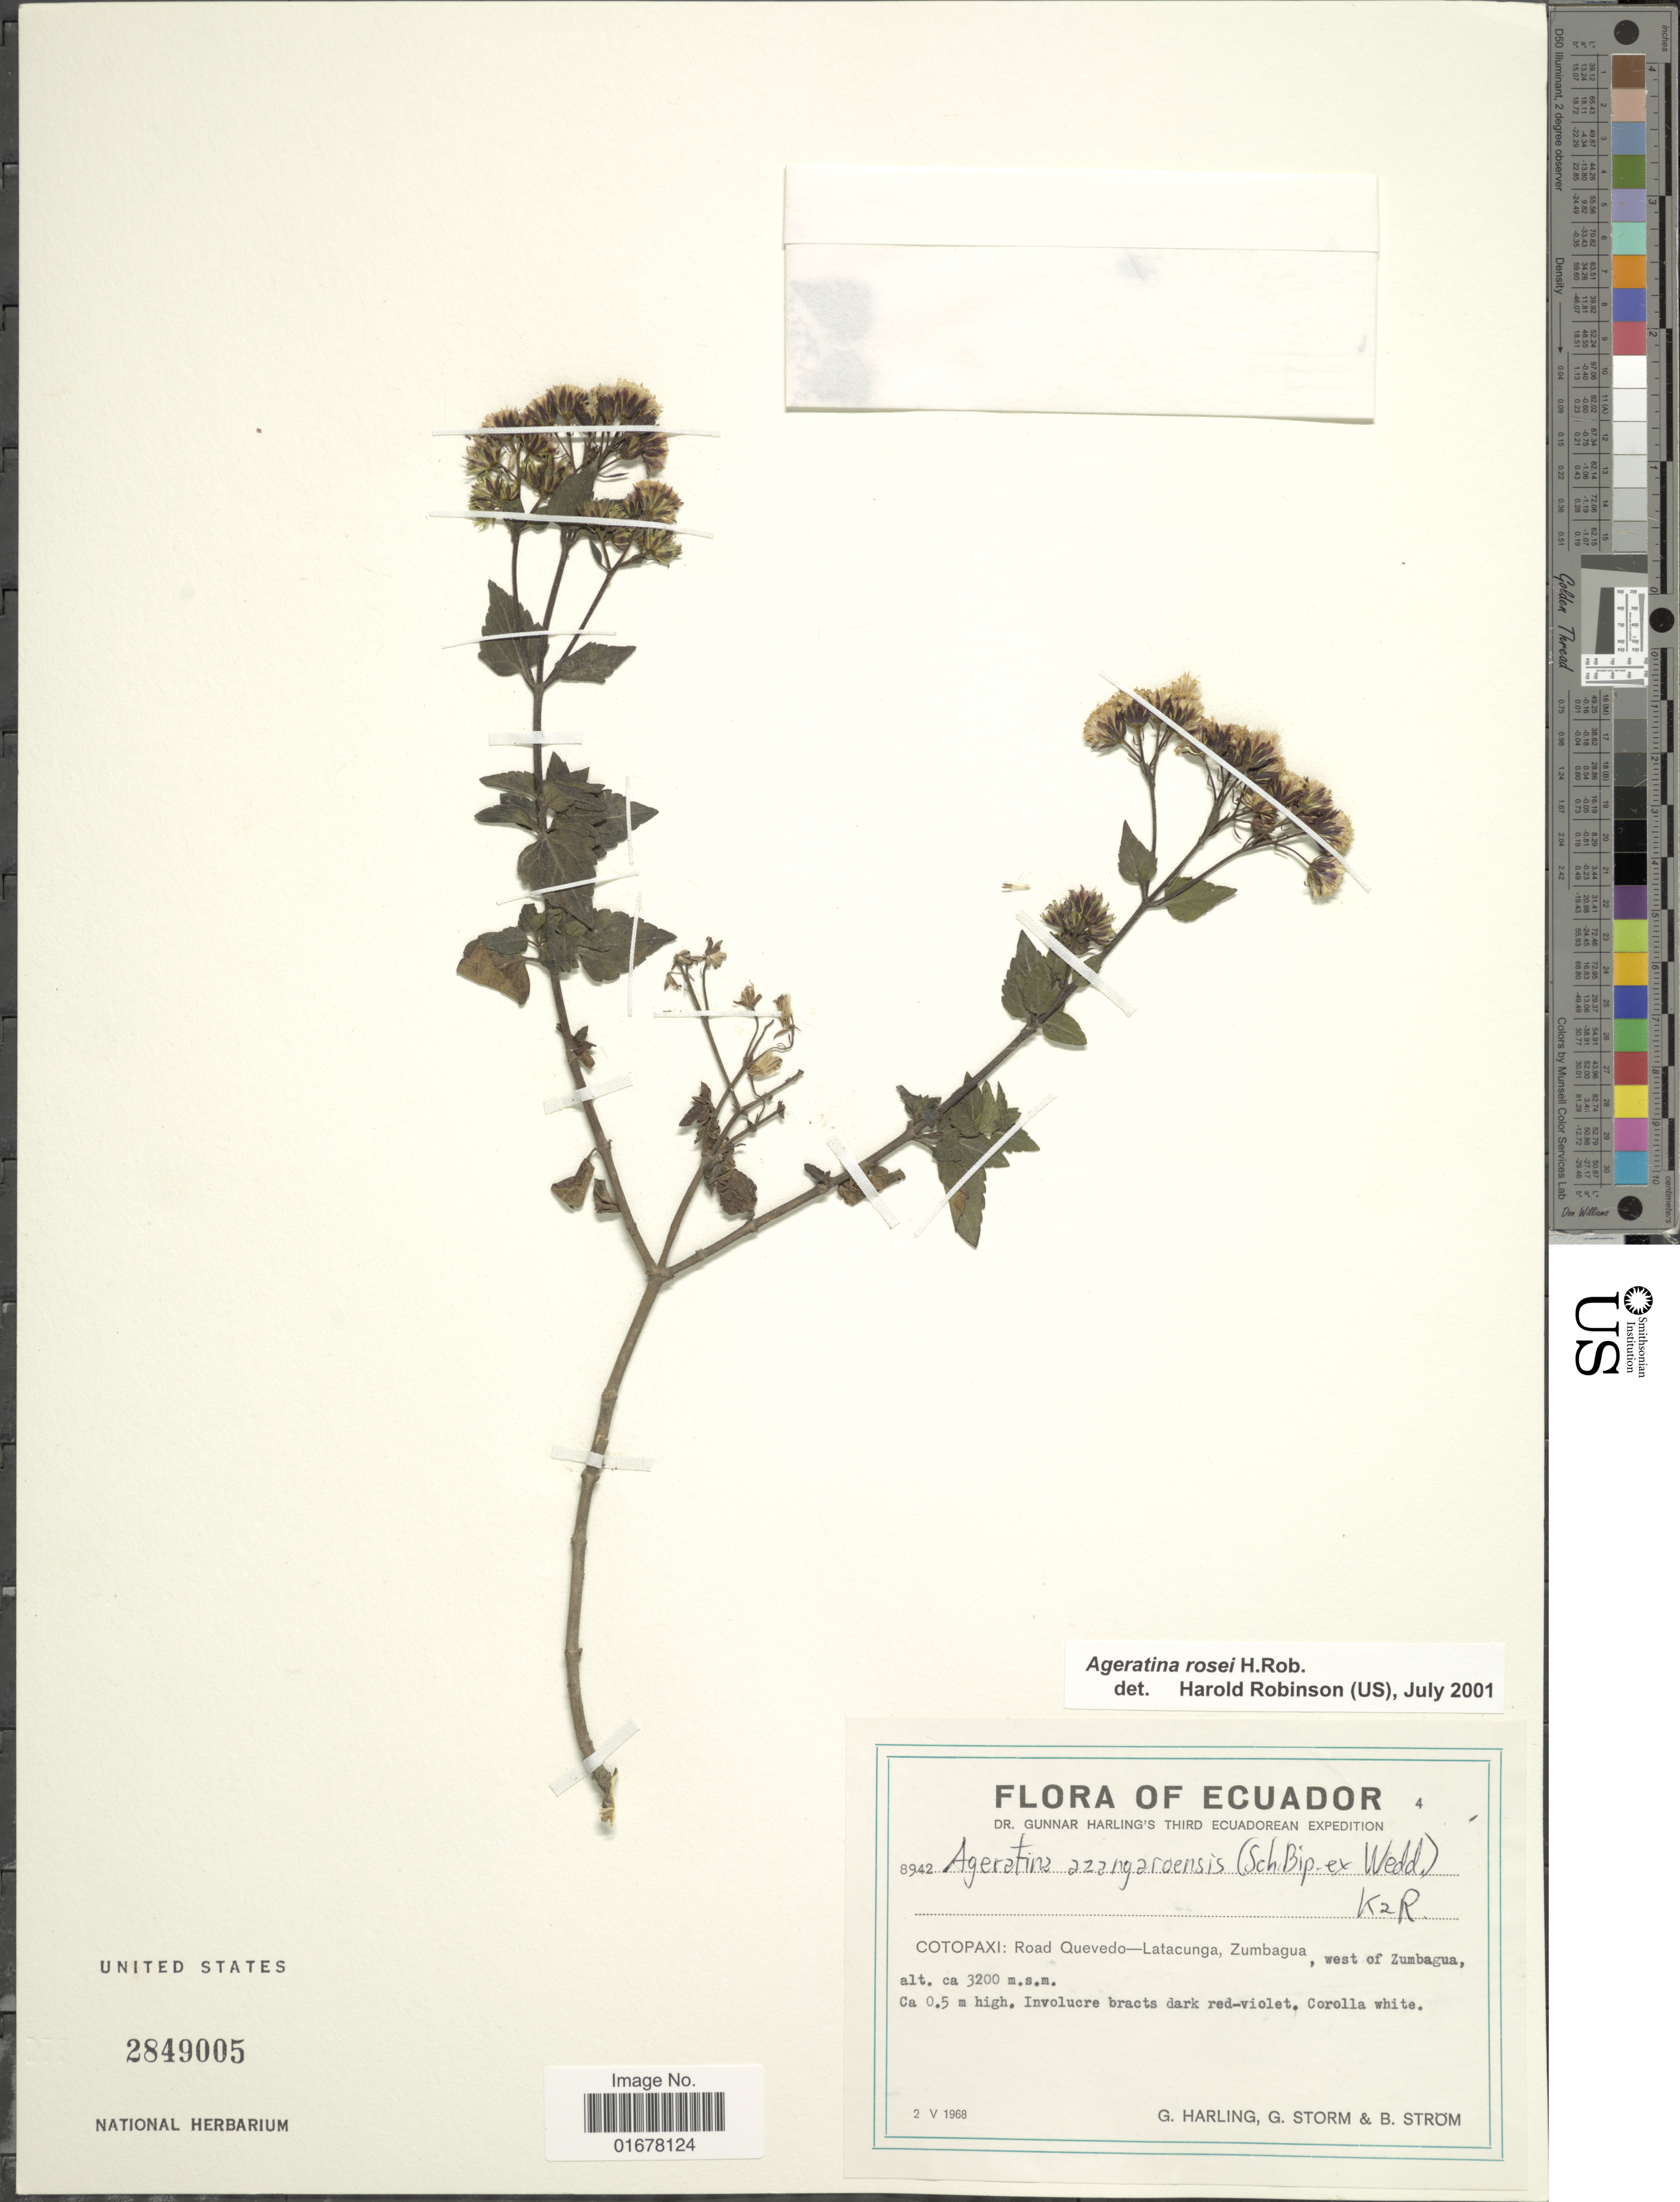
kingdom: Plantae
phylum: Tracheophyta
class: Magnoliopsida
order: Asterales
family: Asteraceae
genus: Ageratina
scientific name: Ageratina rosei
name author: H. Rob.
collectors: G. Harling, G. Storm & B. Ström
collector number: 8942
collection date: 1968-05-02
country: Ecuador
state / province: Cotopaxi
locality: Cotopaxi: Road Quevedo - Latacunga, Zumbagua, west of Zumbagua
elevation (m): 3200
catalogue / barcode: US 2849005